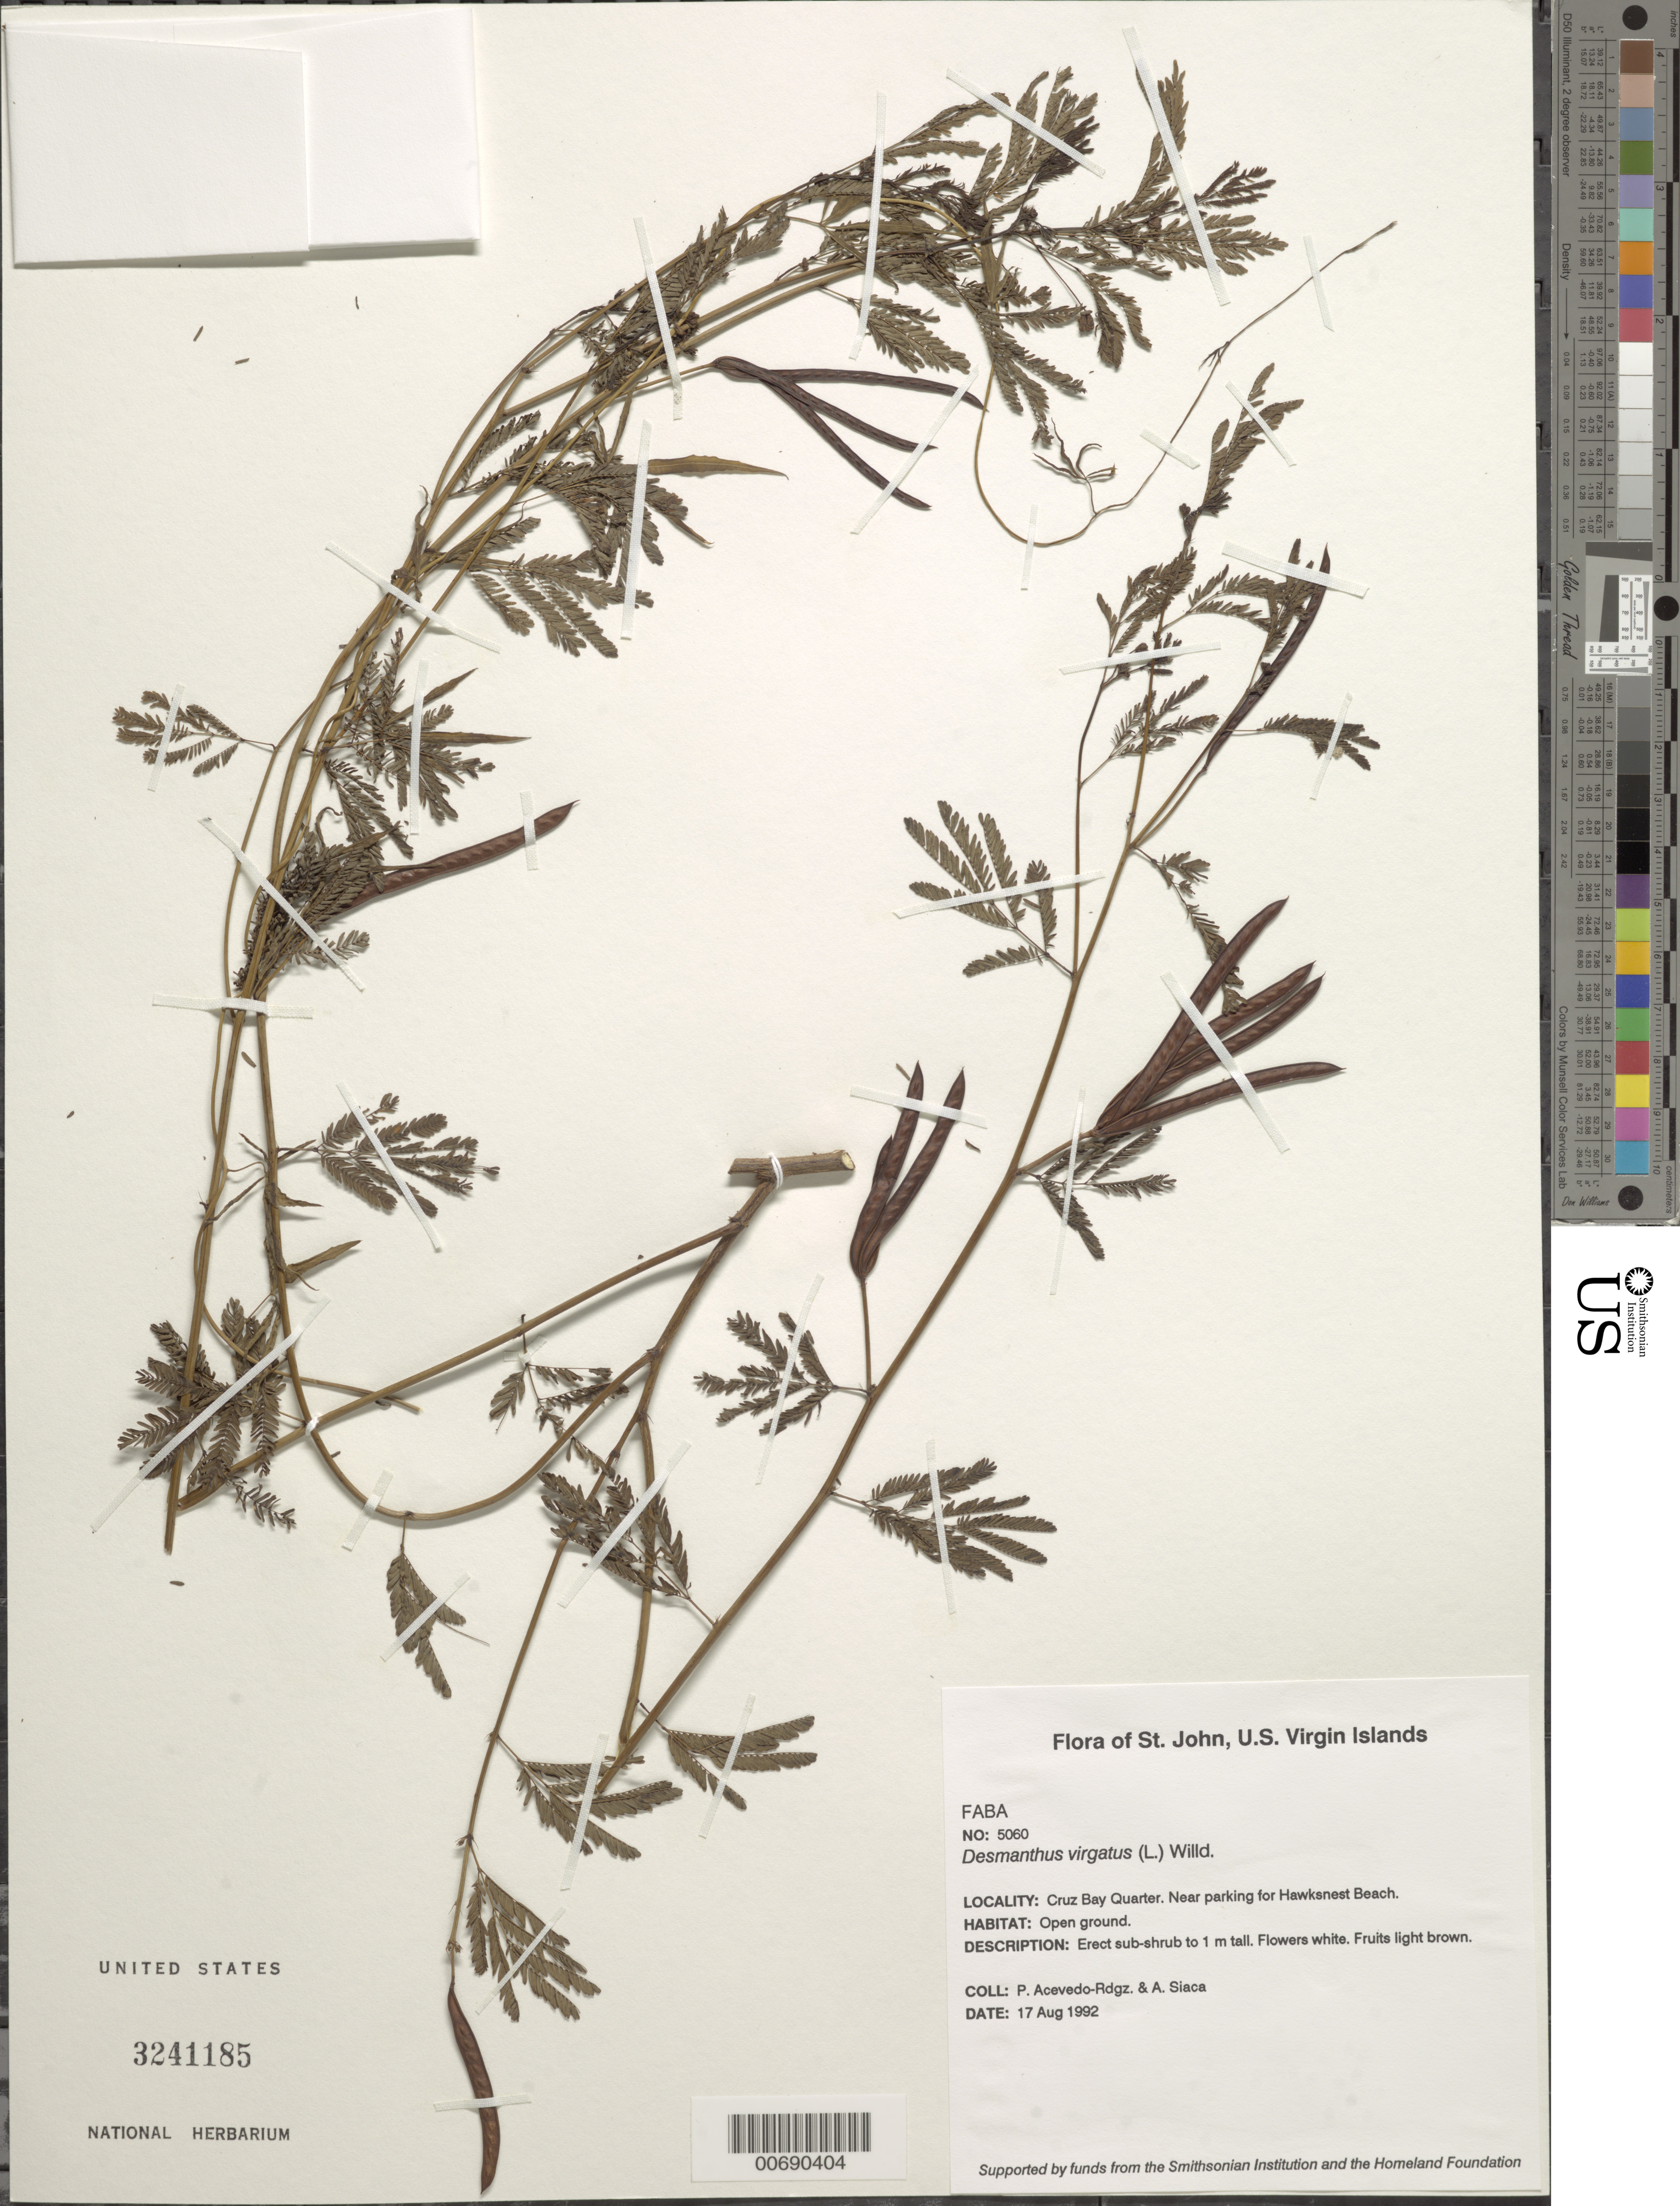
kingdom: Plantae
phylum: Tracheophyta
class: Magnoliopsida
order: Fabales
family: Fabaceae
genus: Desmanthus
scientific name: Desmanthus virgatus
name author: (L.) Willd.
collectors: P. Acevedo-Rodr. & A. Siaca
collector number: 5060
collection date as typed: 17 Aug 1992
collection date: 1992-08-17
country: U.S. Virgin Islands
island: St. John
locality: Cruz Bay Quarter. Near parking for Hawksnest Beach.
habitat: Open ground.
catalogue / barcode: US 3241185